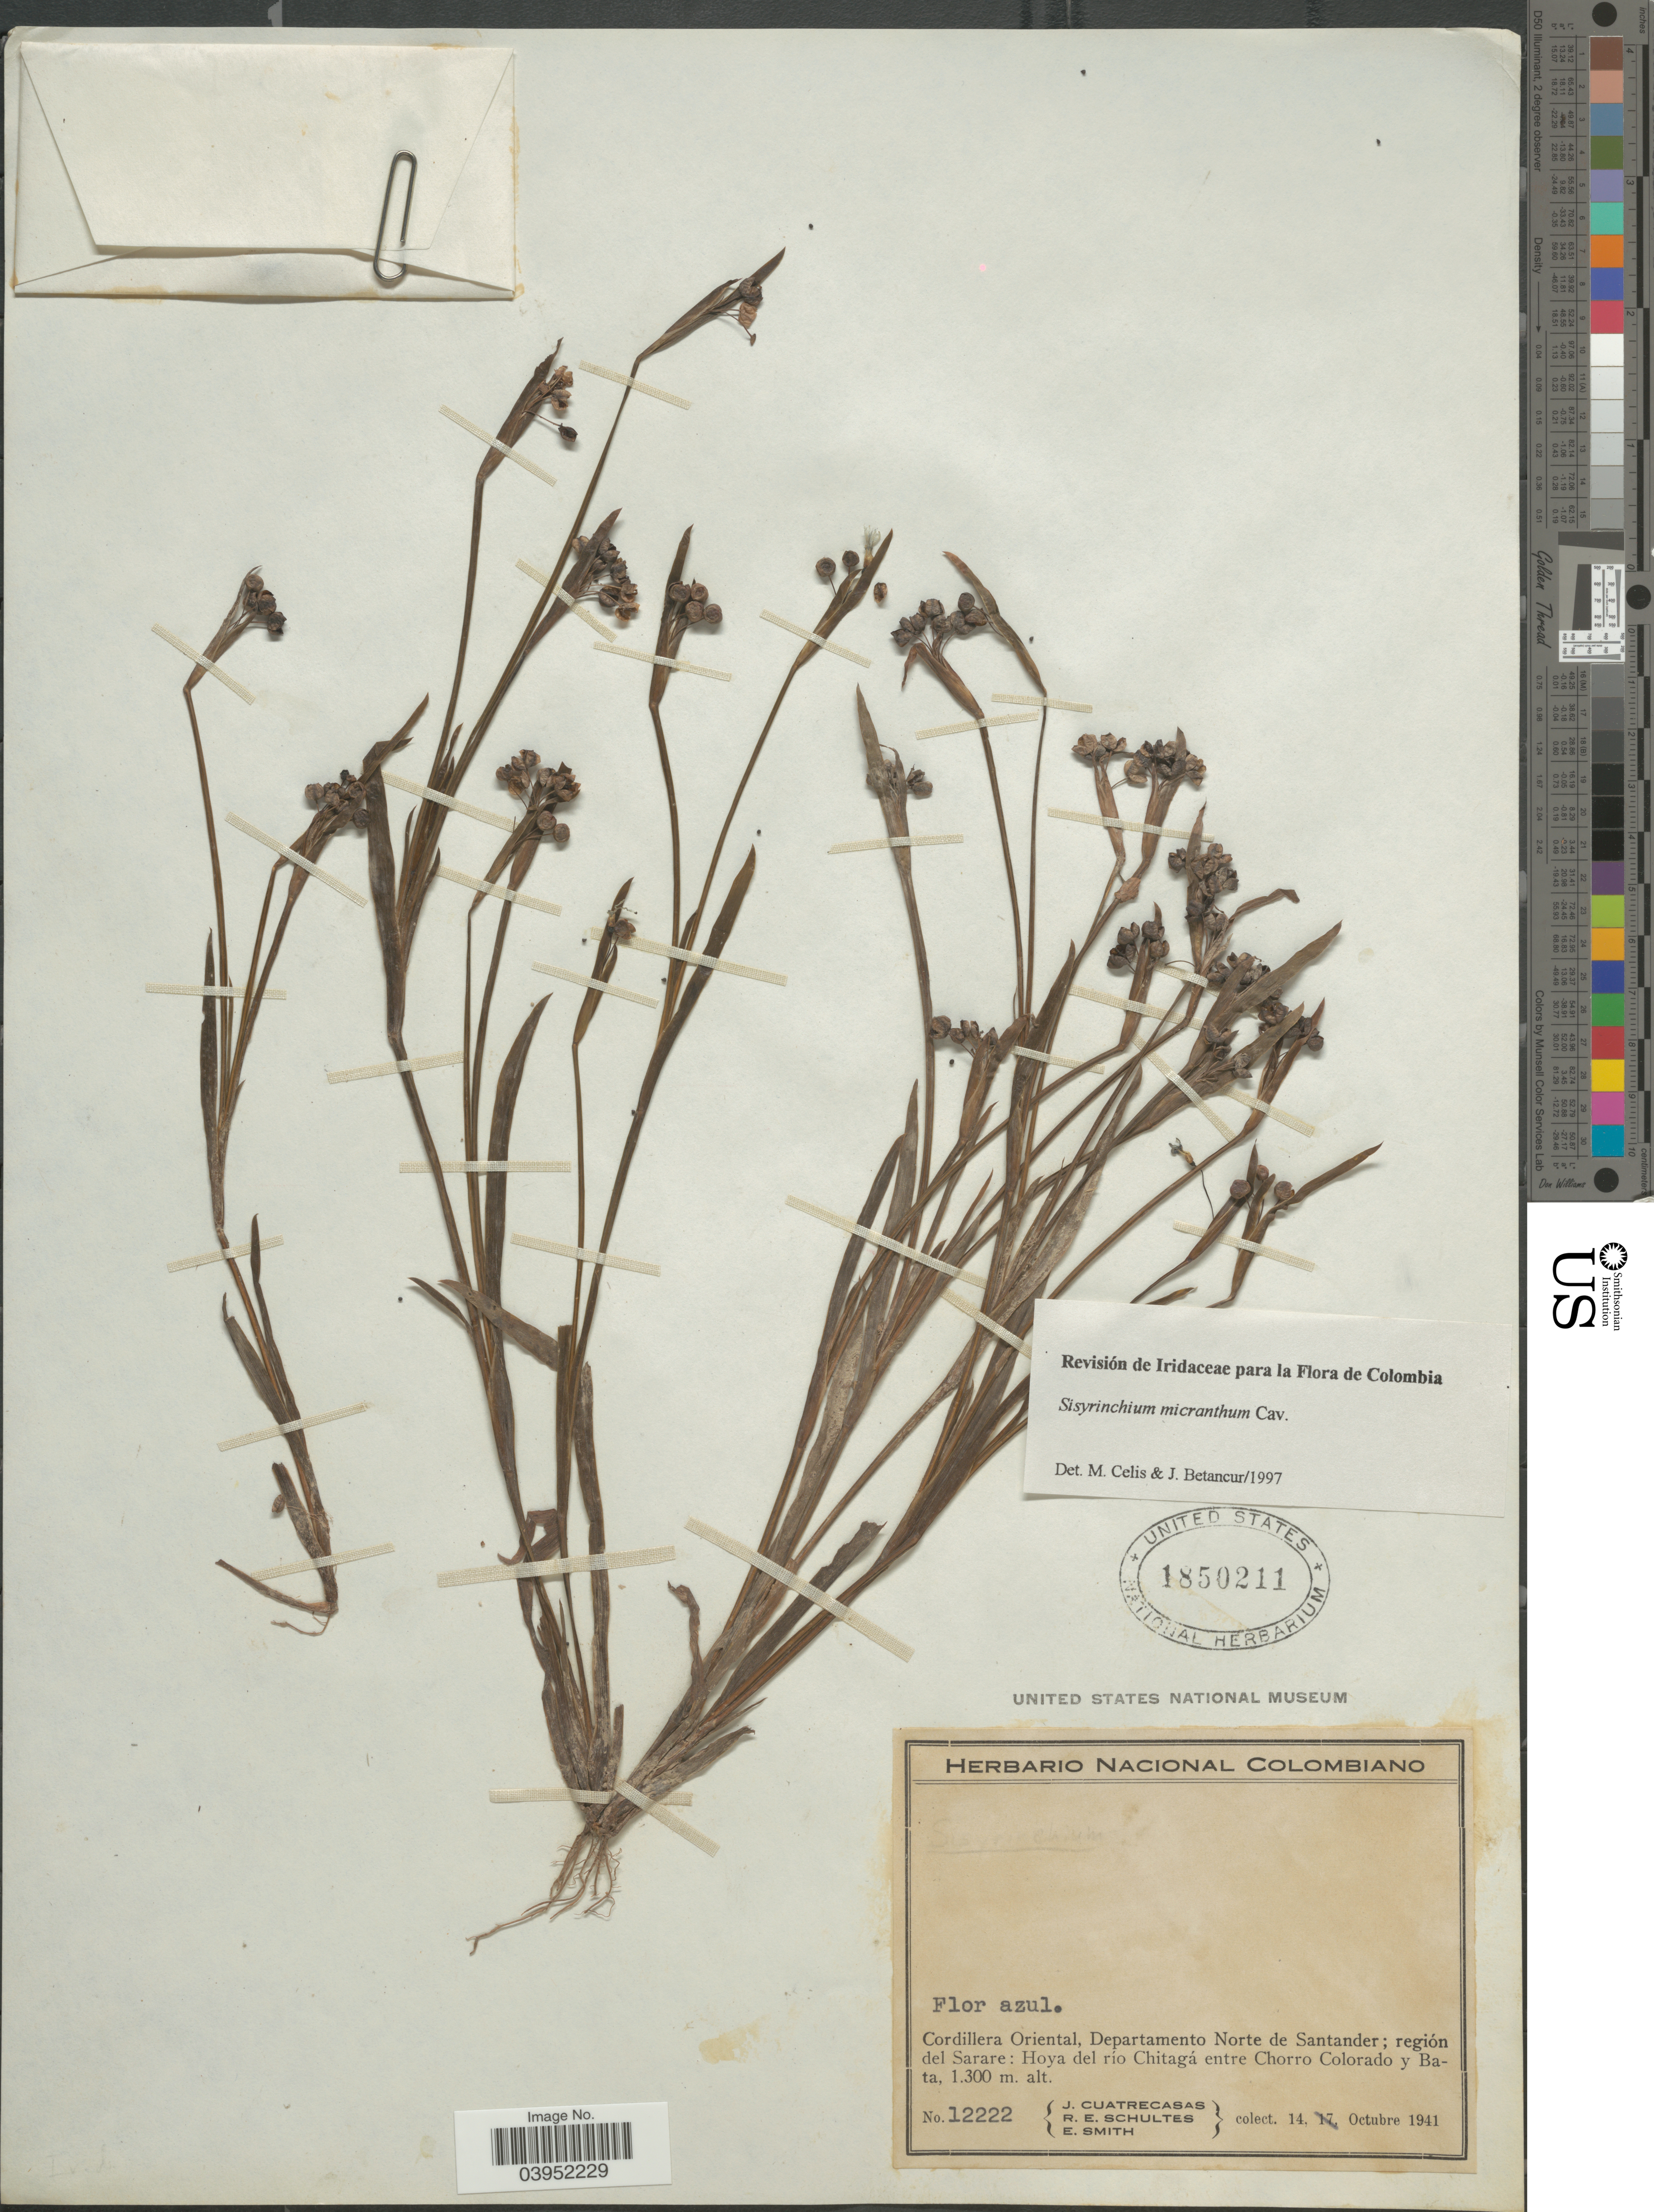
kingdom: Plantae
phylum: Tracheophyta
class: Liliopsida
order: Asparagales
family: Iridaceae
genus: Sisyrinchium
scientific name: Sisyrinchium micranthum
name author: Cav.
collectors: J. Cuatrecasas, R. E. Schultes & E. Smith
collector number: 12222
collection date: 1941-10-14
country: Colombia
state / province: Norte de Santander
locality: Cordillera Oriental, Departamento Norte de Santander; región del Sarare: Hoya del río Chitagá entre Chorro Colorado y Bata.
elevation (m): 1300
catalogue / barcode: US 1850211